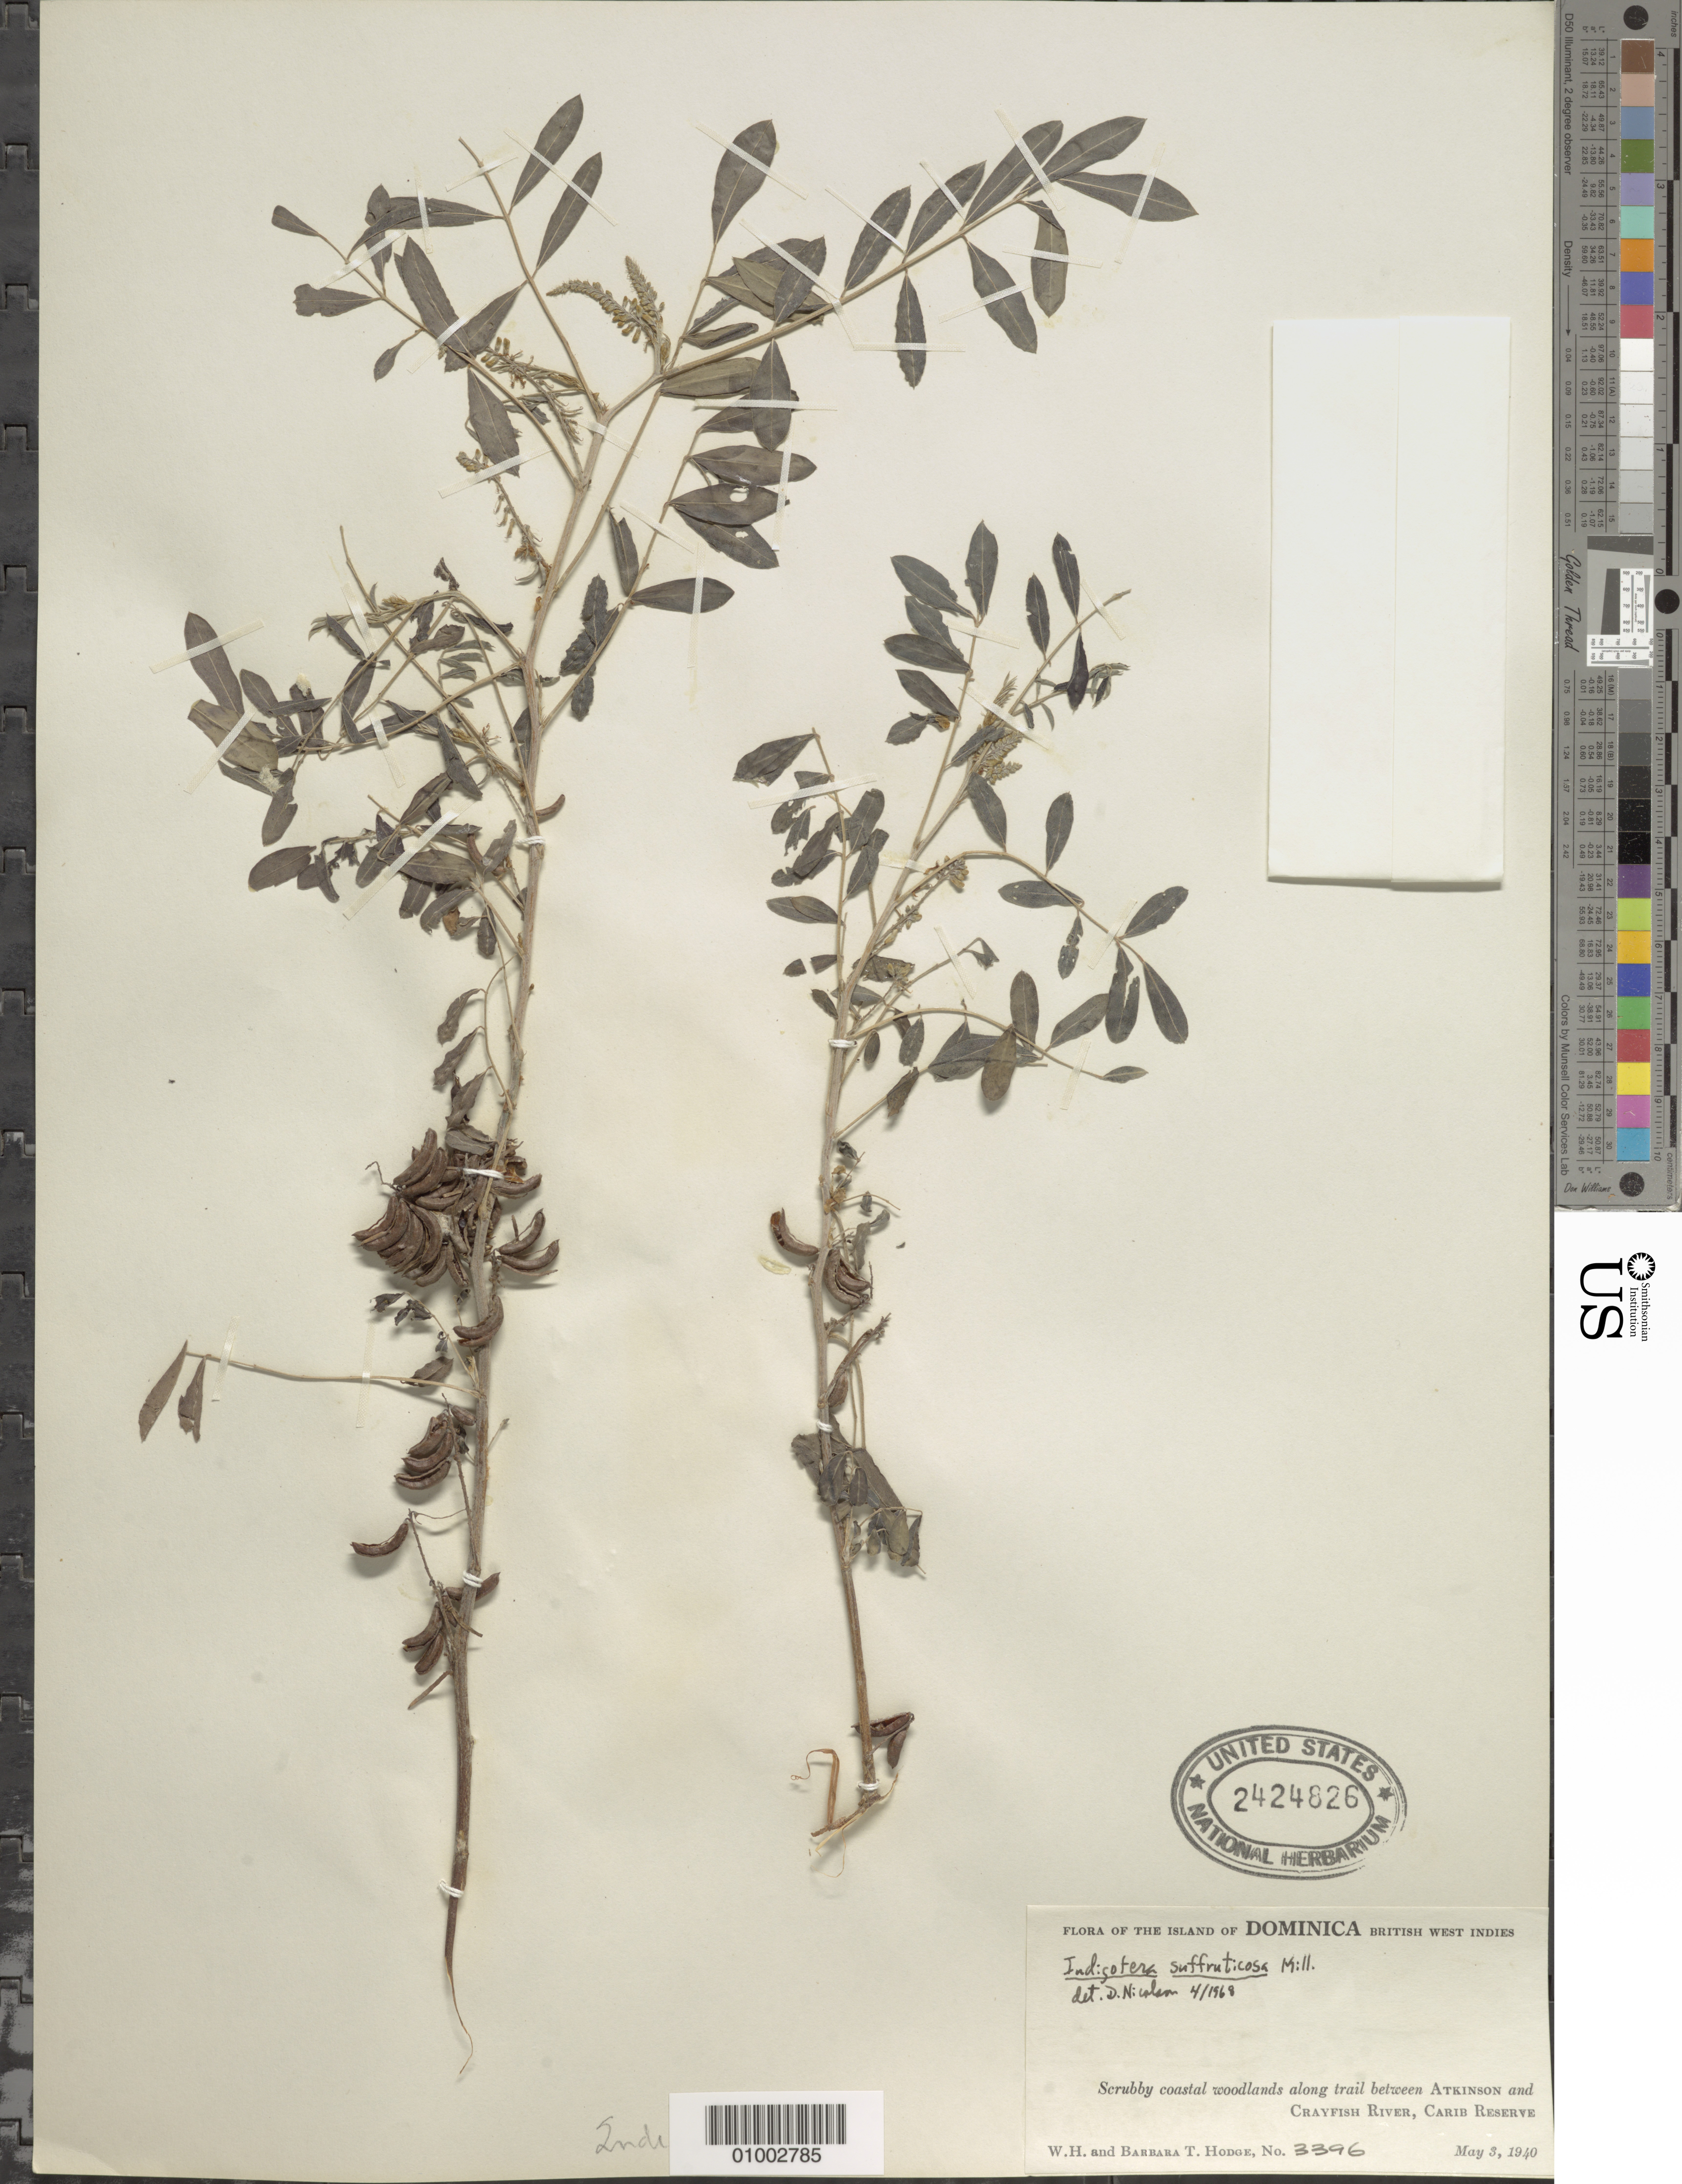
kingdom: Plantae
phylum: Tracheophyta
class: Magnoliopsida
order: Fabales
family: Fabaceae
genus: Indigofera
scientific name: Indigofera suffruticosa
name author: Mill.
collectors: B. Hodge & W. Hodge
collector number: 3396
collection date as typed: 03 May 1940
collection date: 1940-05-03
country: Dominica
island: Dominica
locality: Scrubby coastal woodlands along trail between Atkinson and Crayfish River, Carib Reserve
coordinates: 0 N, 0 E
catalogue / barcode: US 2424826